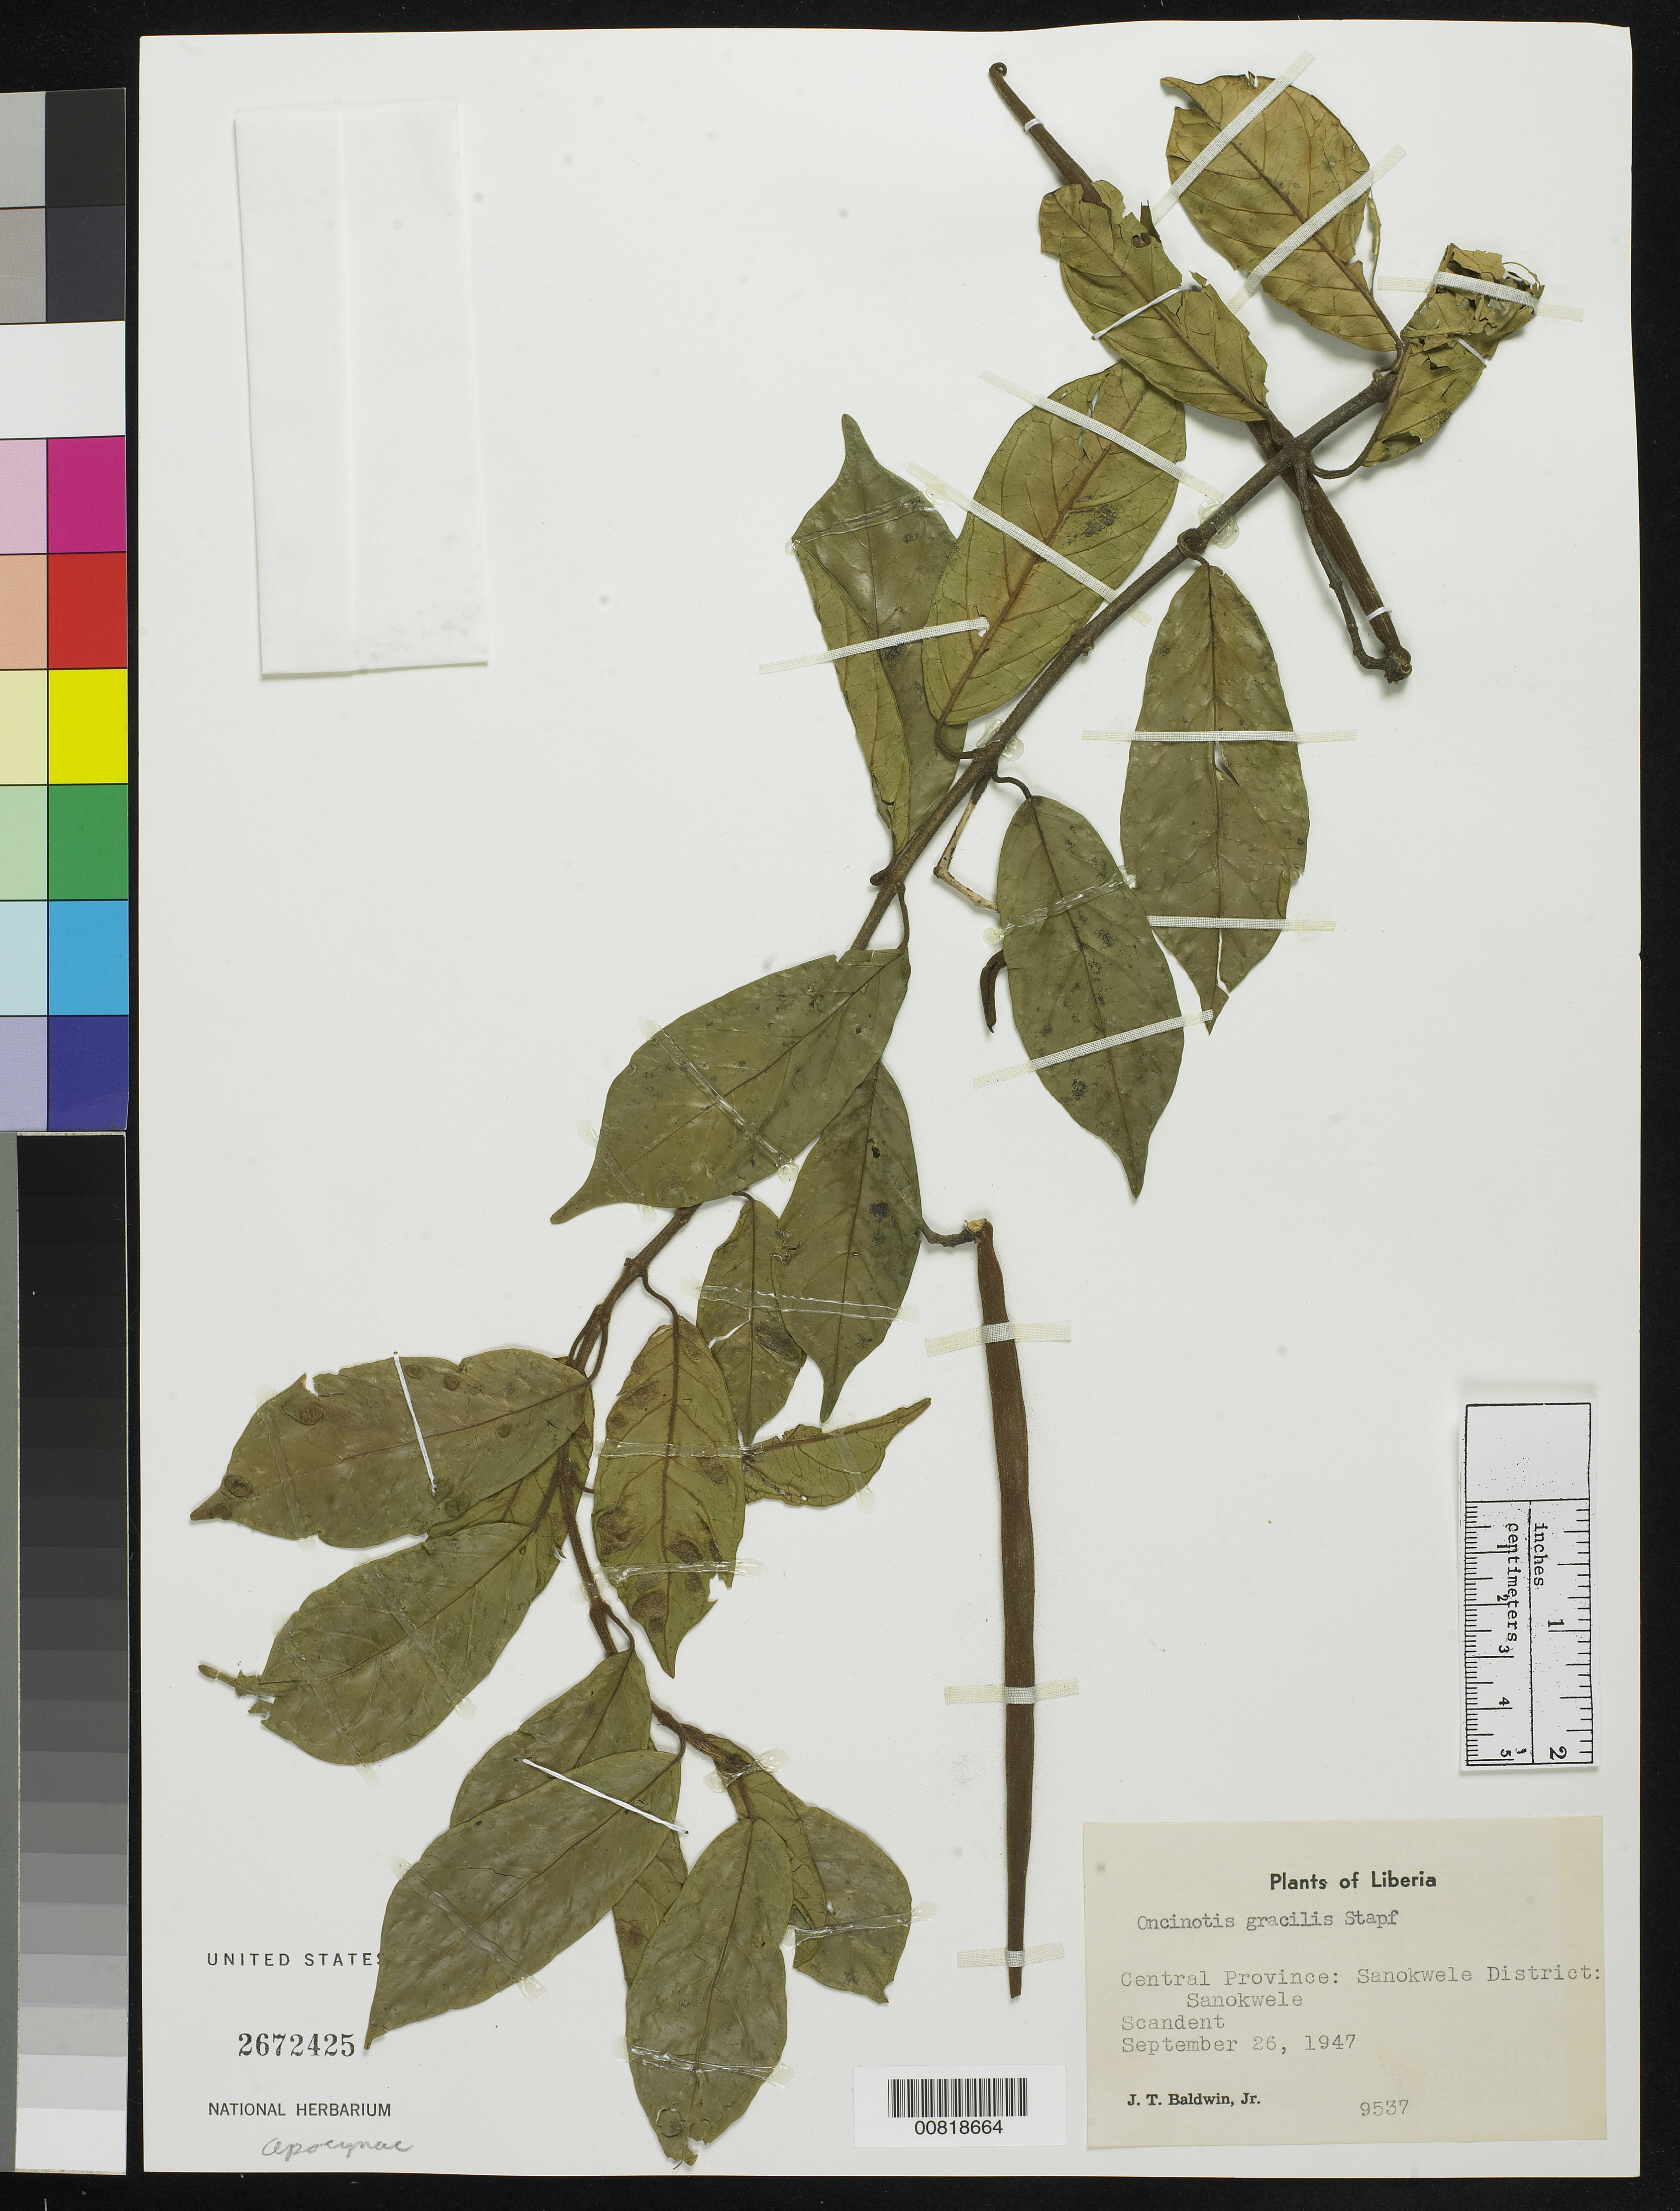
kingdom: Plantae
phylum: Tracheophyta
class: Magnoliopsida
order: Gentianales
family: Apocynaceae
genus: Oncinotis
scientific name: Oncinotis gracilis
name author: Stapf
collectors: J. T. Baldwin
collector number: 9537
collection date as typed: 26 Sep 1947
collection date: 1947-09-26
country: Liberia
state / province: Nimba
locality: Central Province: Sanokwele District, Sanokwele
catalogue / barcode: US 2672425